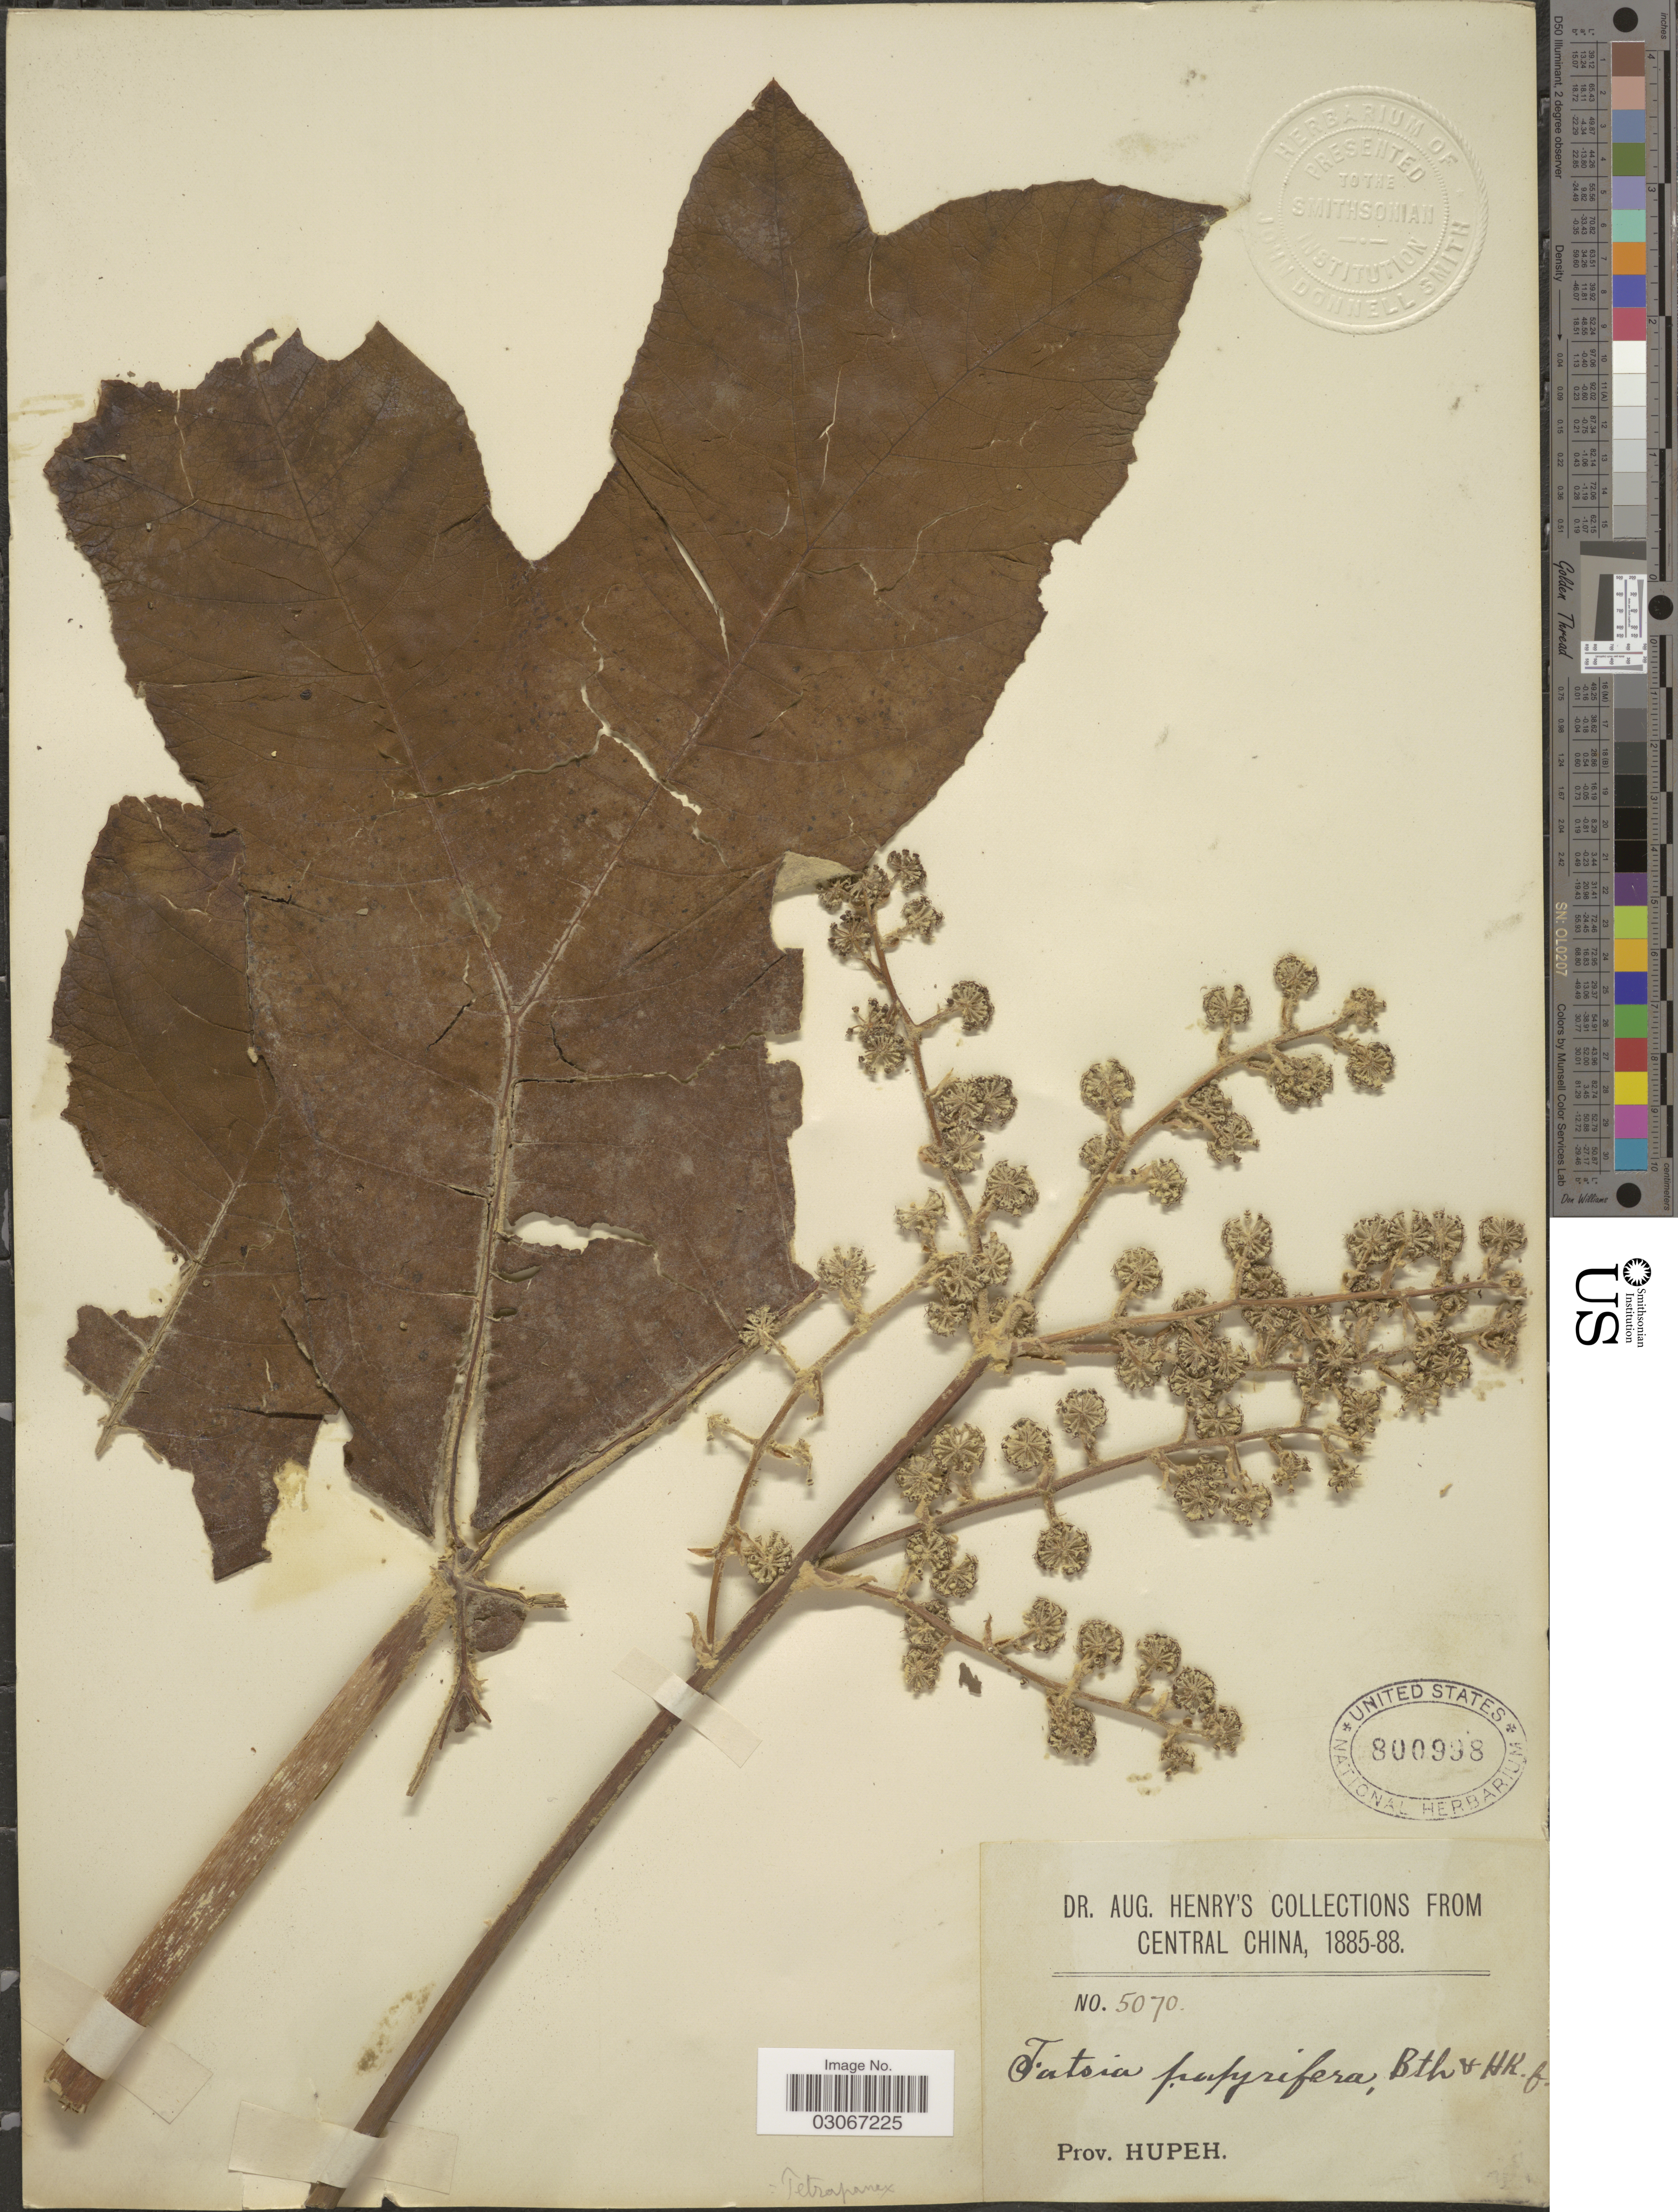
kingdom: Plantae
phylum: Tracheophyta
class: Magnoliopsida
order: Apiales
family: Araliaceae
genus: Tetrapanax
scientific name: Tetrapanax papyrifer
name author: (Hook.) K. Koch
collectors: A. Henry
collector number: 5070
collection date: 1885/1888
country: China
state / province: Hubei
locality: Central China. Prov. Hupeh.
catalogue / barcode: US 800998